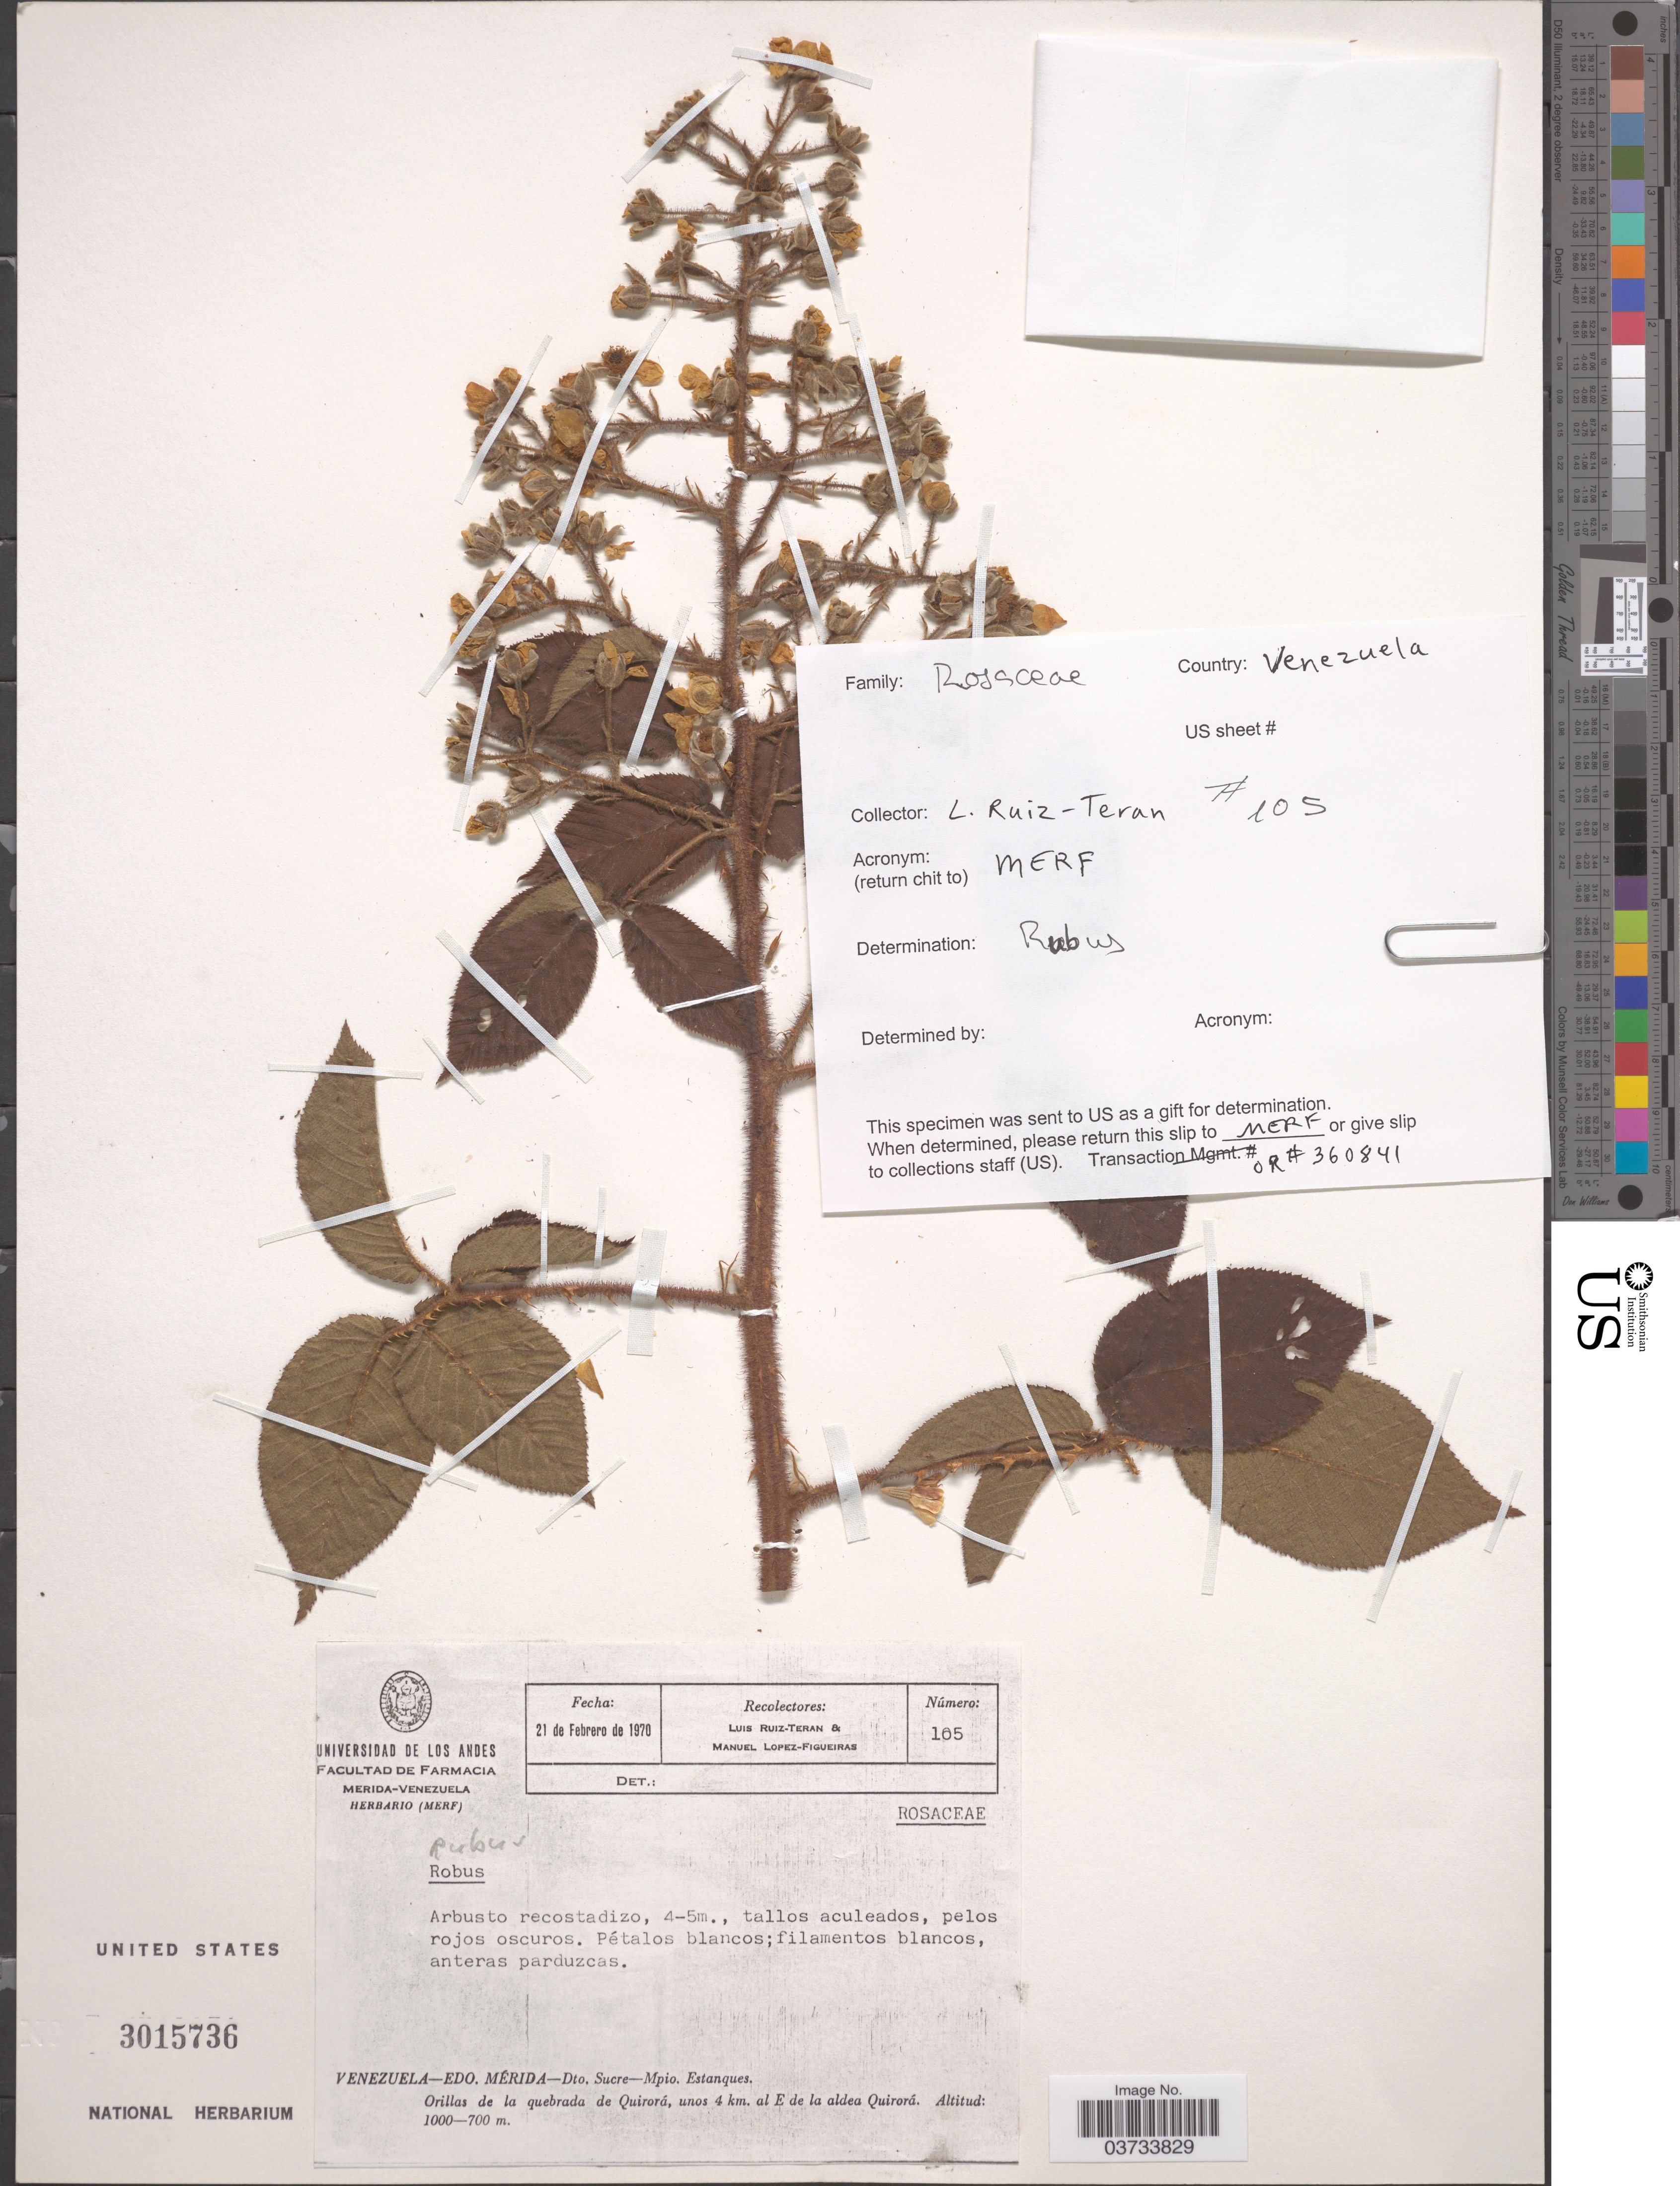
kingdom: Plantae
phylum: Tracheophyta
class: Magnoliopsida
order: Rosales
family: Rosaceae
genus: Rubus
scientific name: Rubus sp.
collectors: L. E. Ruíz-Terán & M. López Figueiras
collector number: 105*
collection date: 1970-01-21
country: Venezuela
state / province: Merida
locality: Edo. Mérida - Dto. Sucre - Mpio. Estanques. Orillas de la quebrada de Quirorá, unos 4 km. al E de la aldea Quirorá.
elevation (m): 700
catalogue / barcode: US 3015736